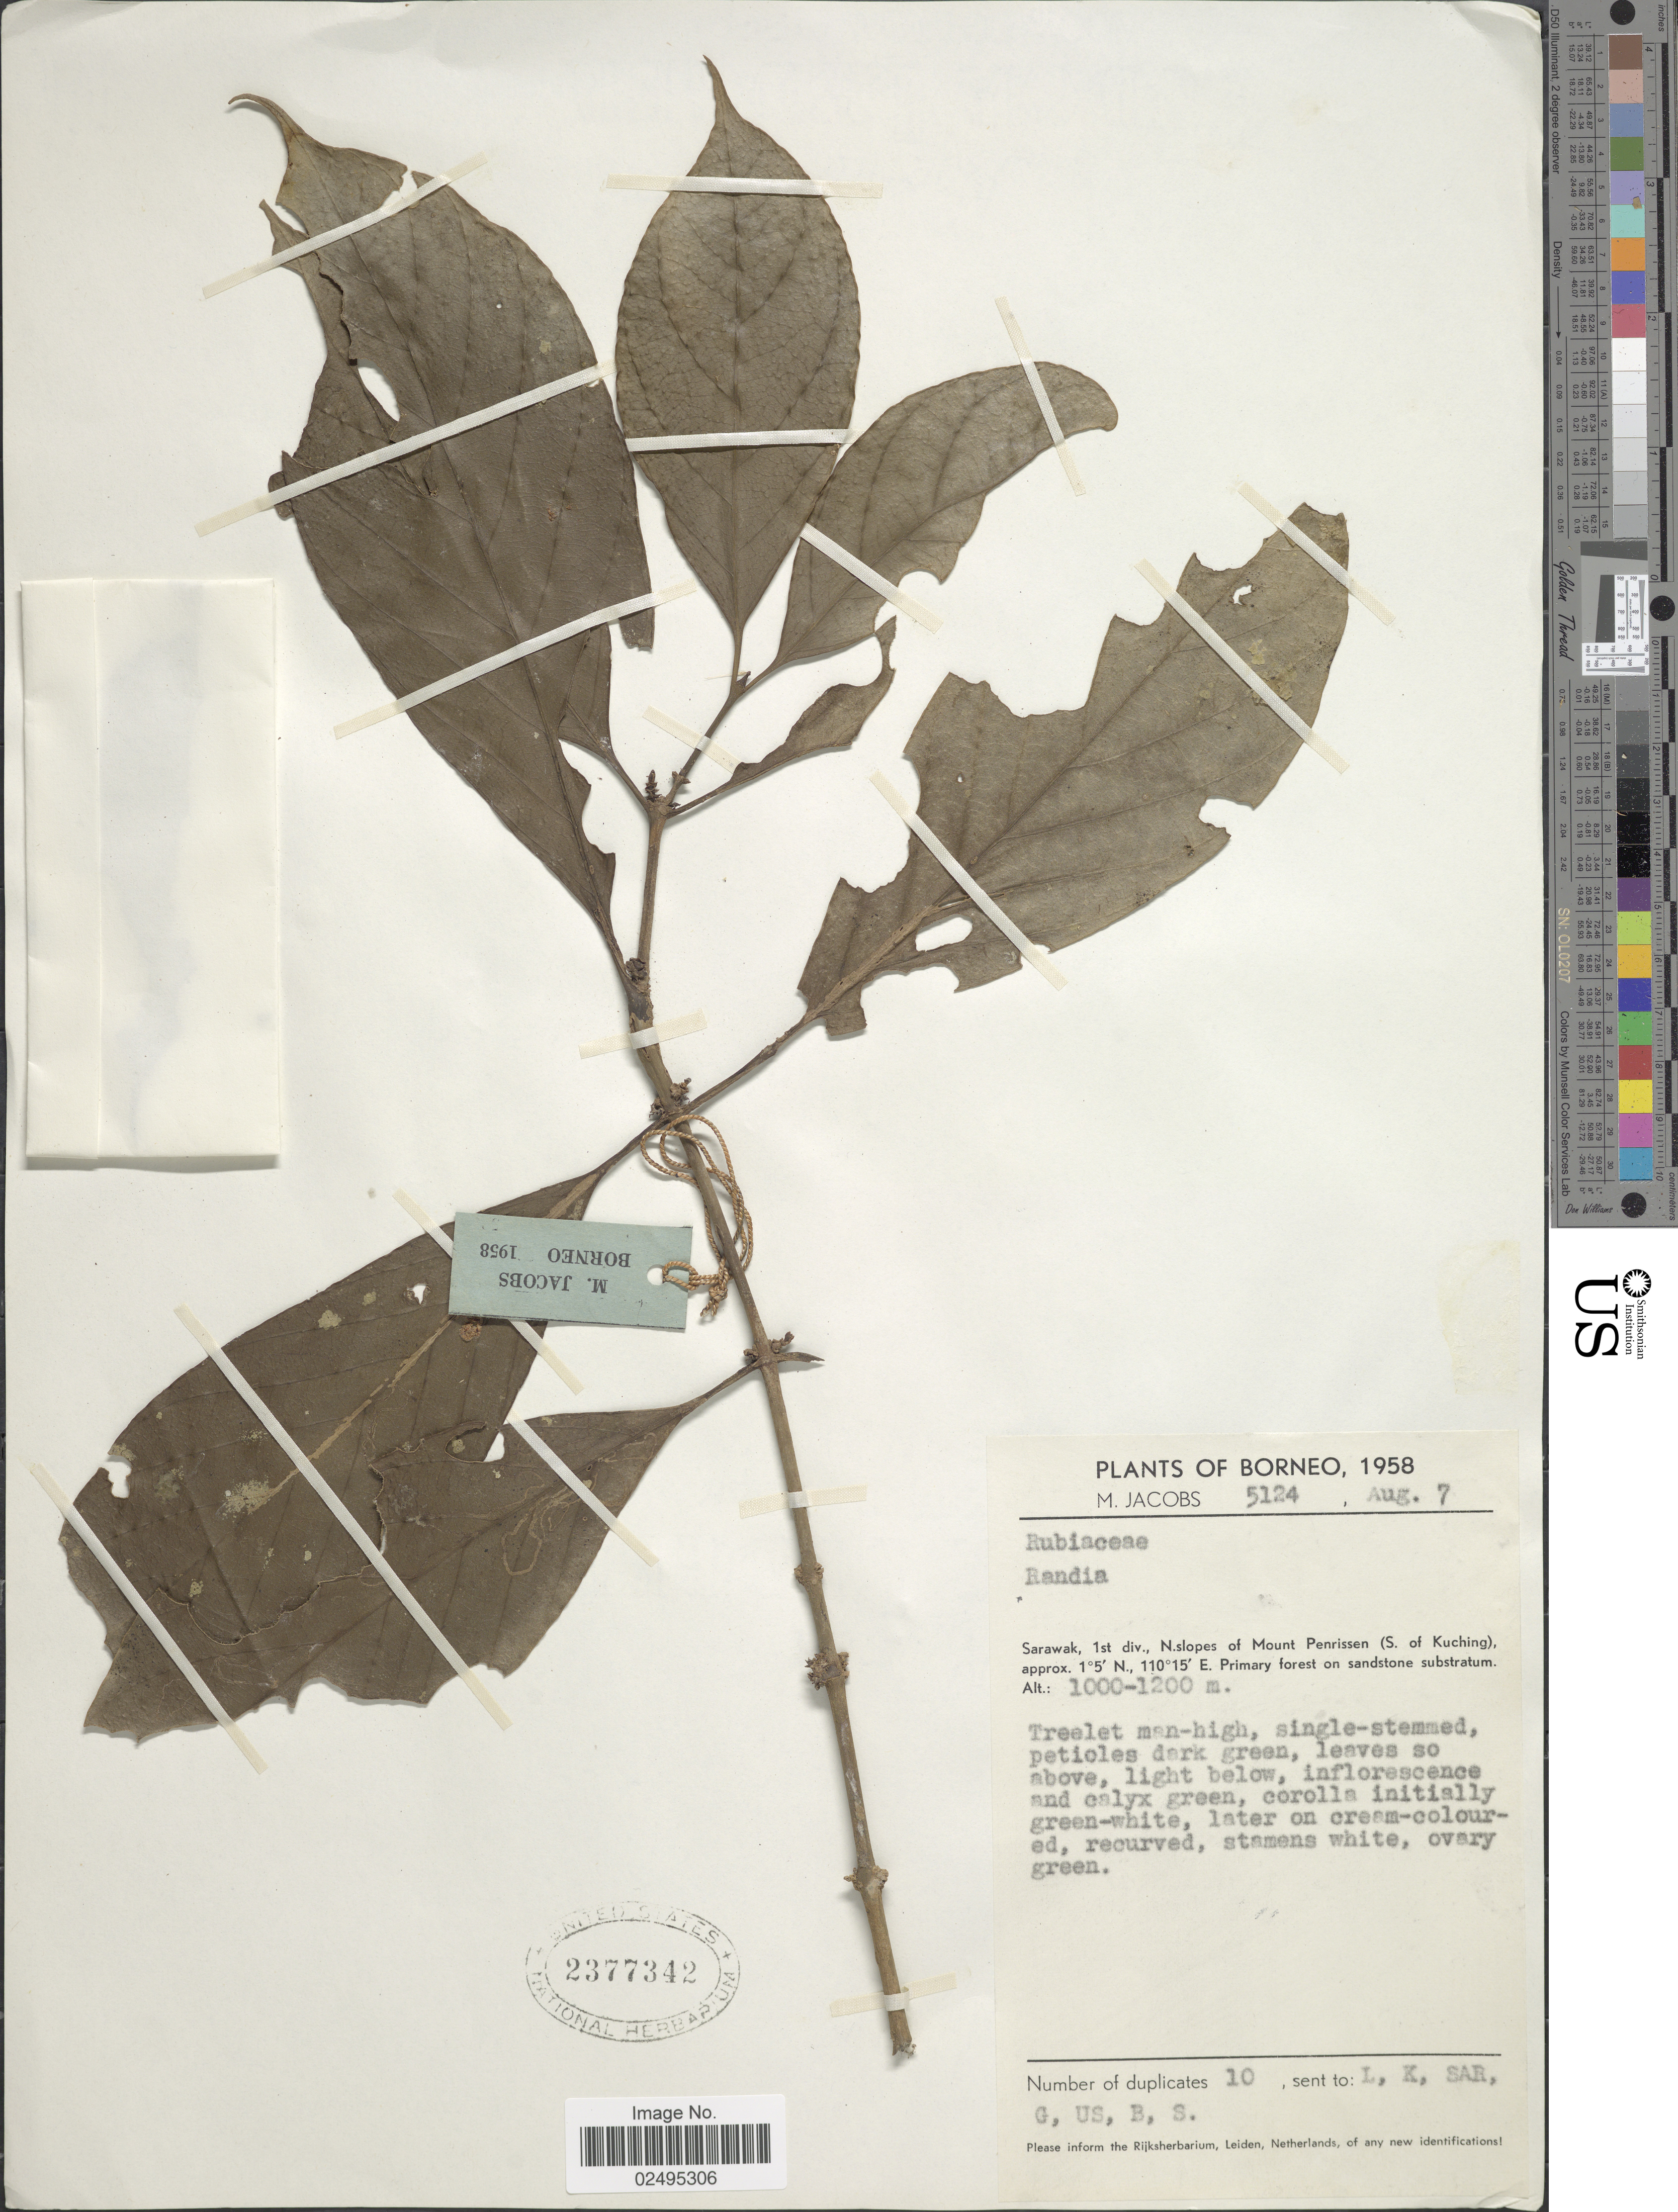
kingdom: Plantae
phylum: Tracheophyta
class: Magnoliopsida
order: Gentianales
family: Rubiaceae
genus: Randia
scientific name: Randia sp.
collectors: M. Jacobs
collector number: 5124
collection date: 1958-08-07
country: Malaysia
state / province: Sarawak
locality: Borneo, Sarawak, 1st div., N. slopes of Mount Penrissem (S. of Kuching)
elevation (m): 1000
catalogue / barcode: US 2377342